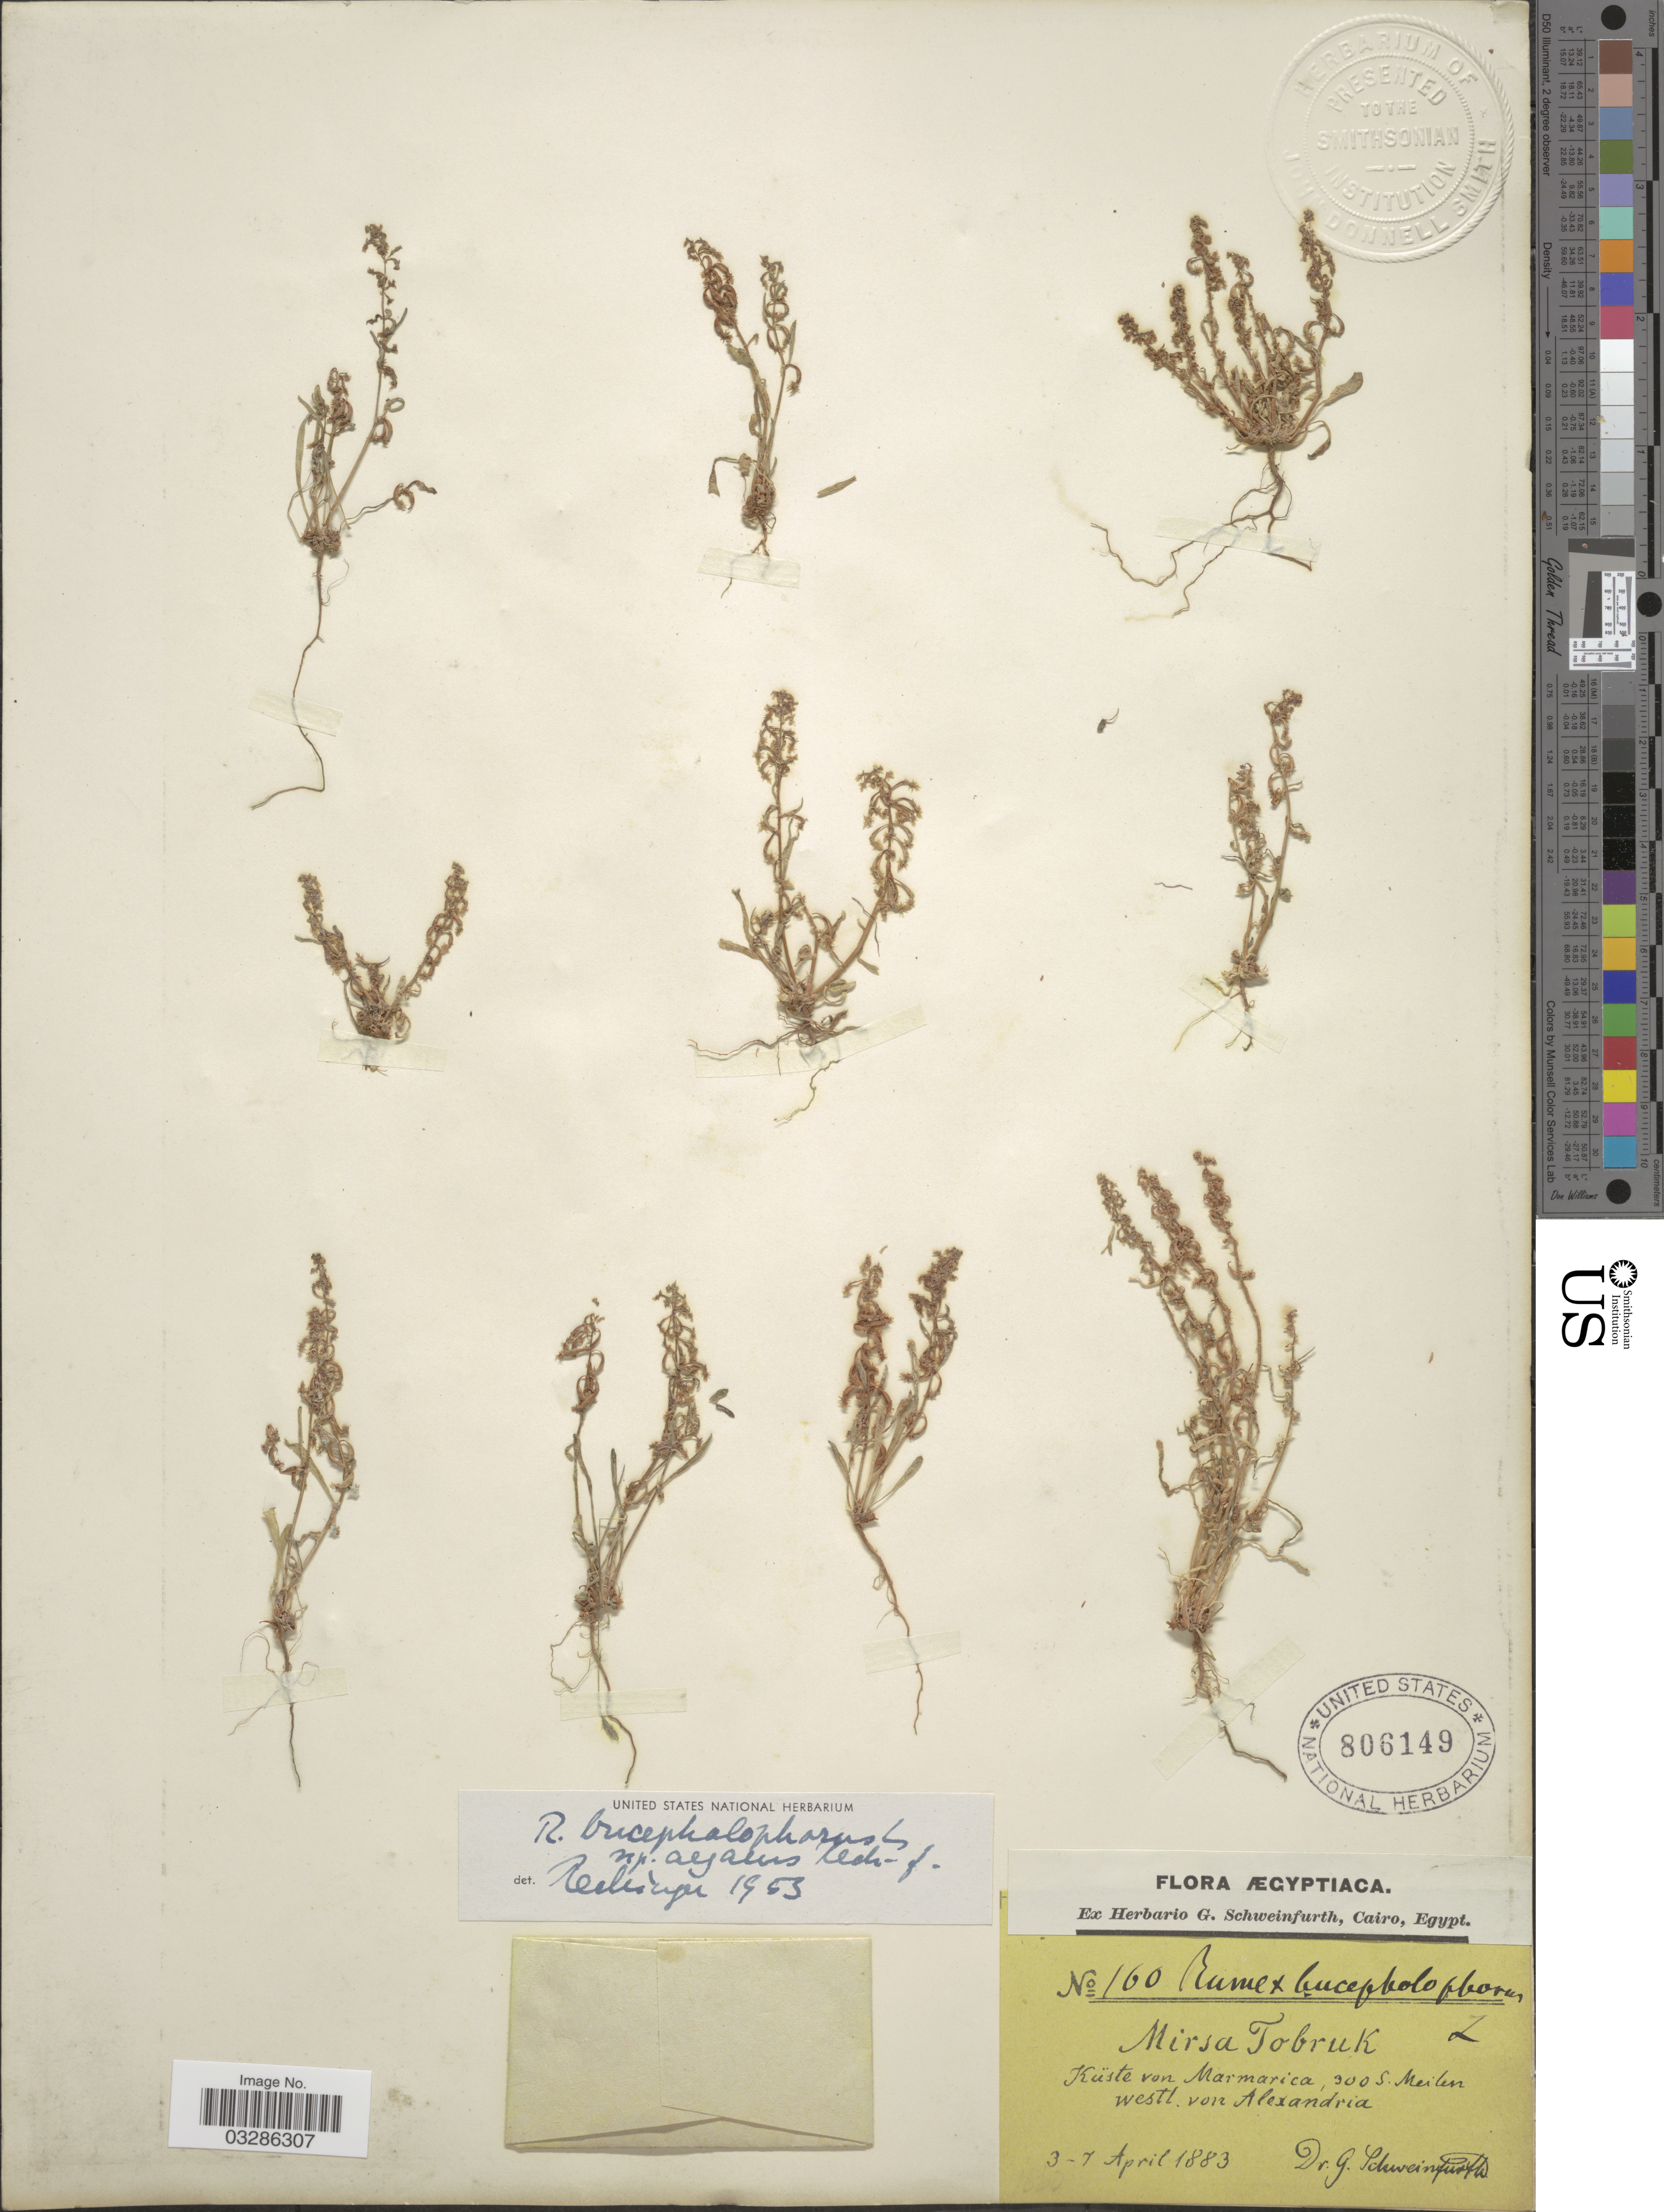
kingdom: Plantae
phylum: Tracheophyta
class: Magnoliopsida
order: Caryophyllales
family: Polygonaceae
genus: Rumex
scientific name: Rumex bucephalophorus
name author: L.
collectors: G. A. Schweinfurth (herbarium)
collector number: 160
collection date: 1883-04-03/1883-04-07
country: Egypt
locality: Küste von Marmarica, 300 S. Meilen westl. von Alexandria.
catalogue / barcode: US 806149